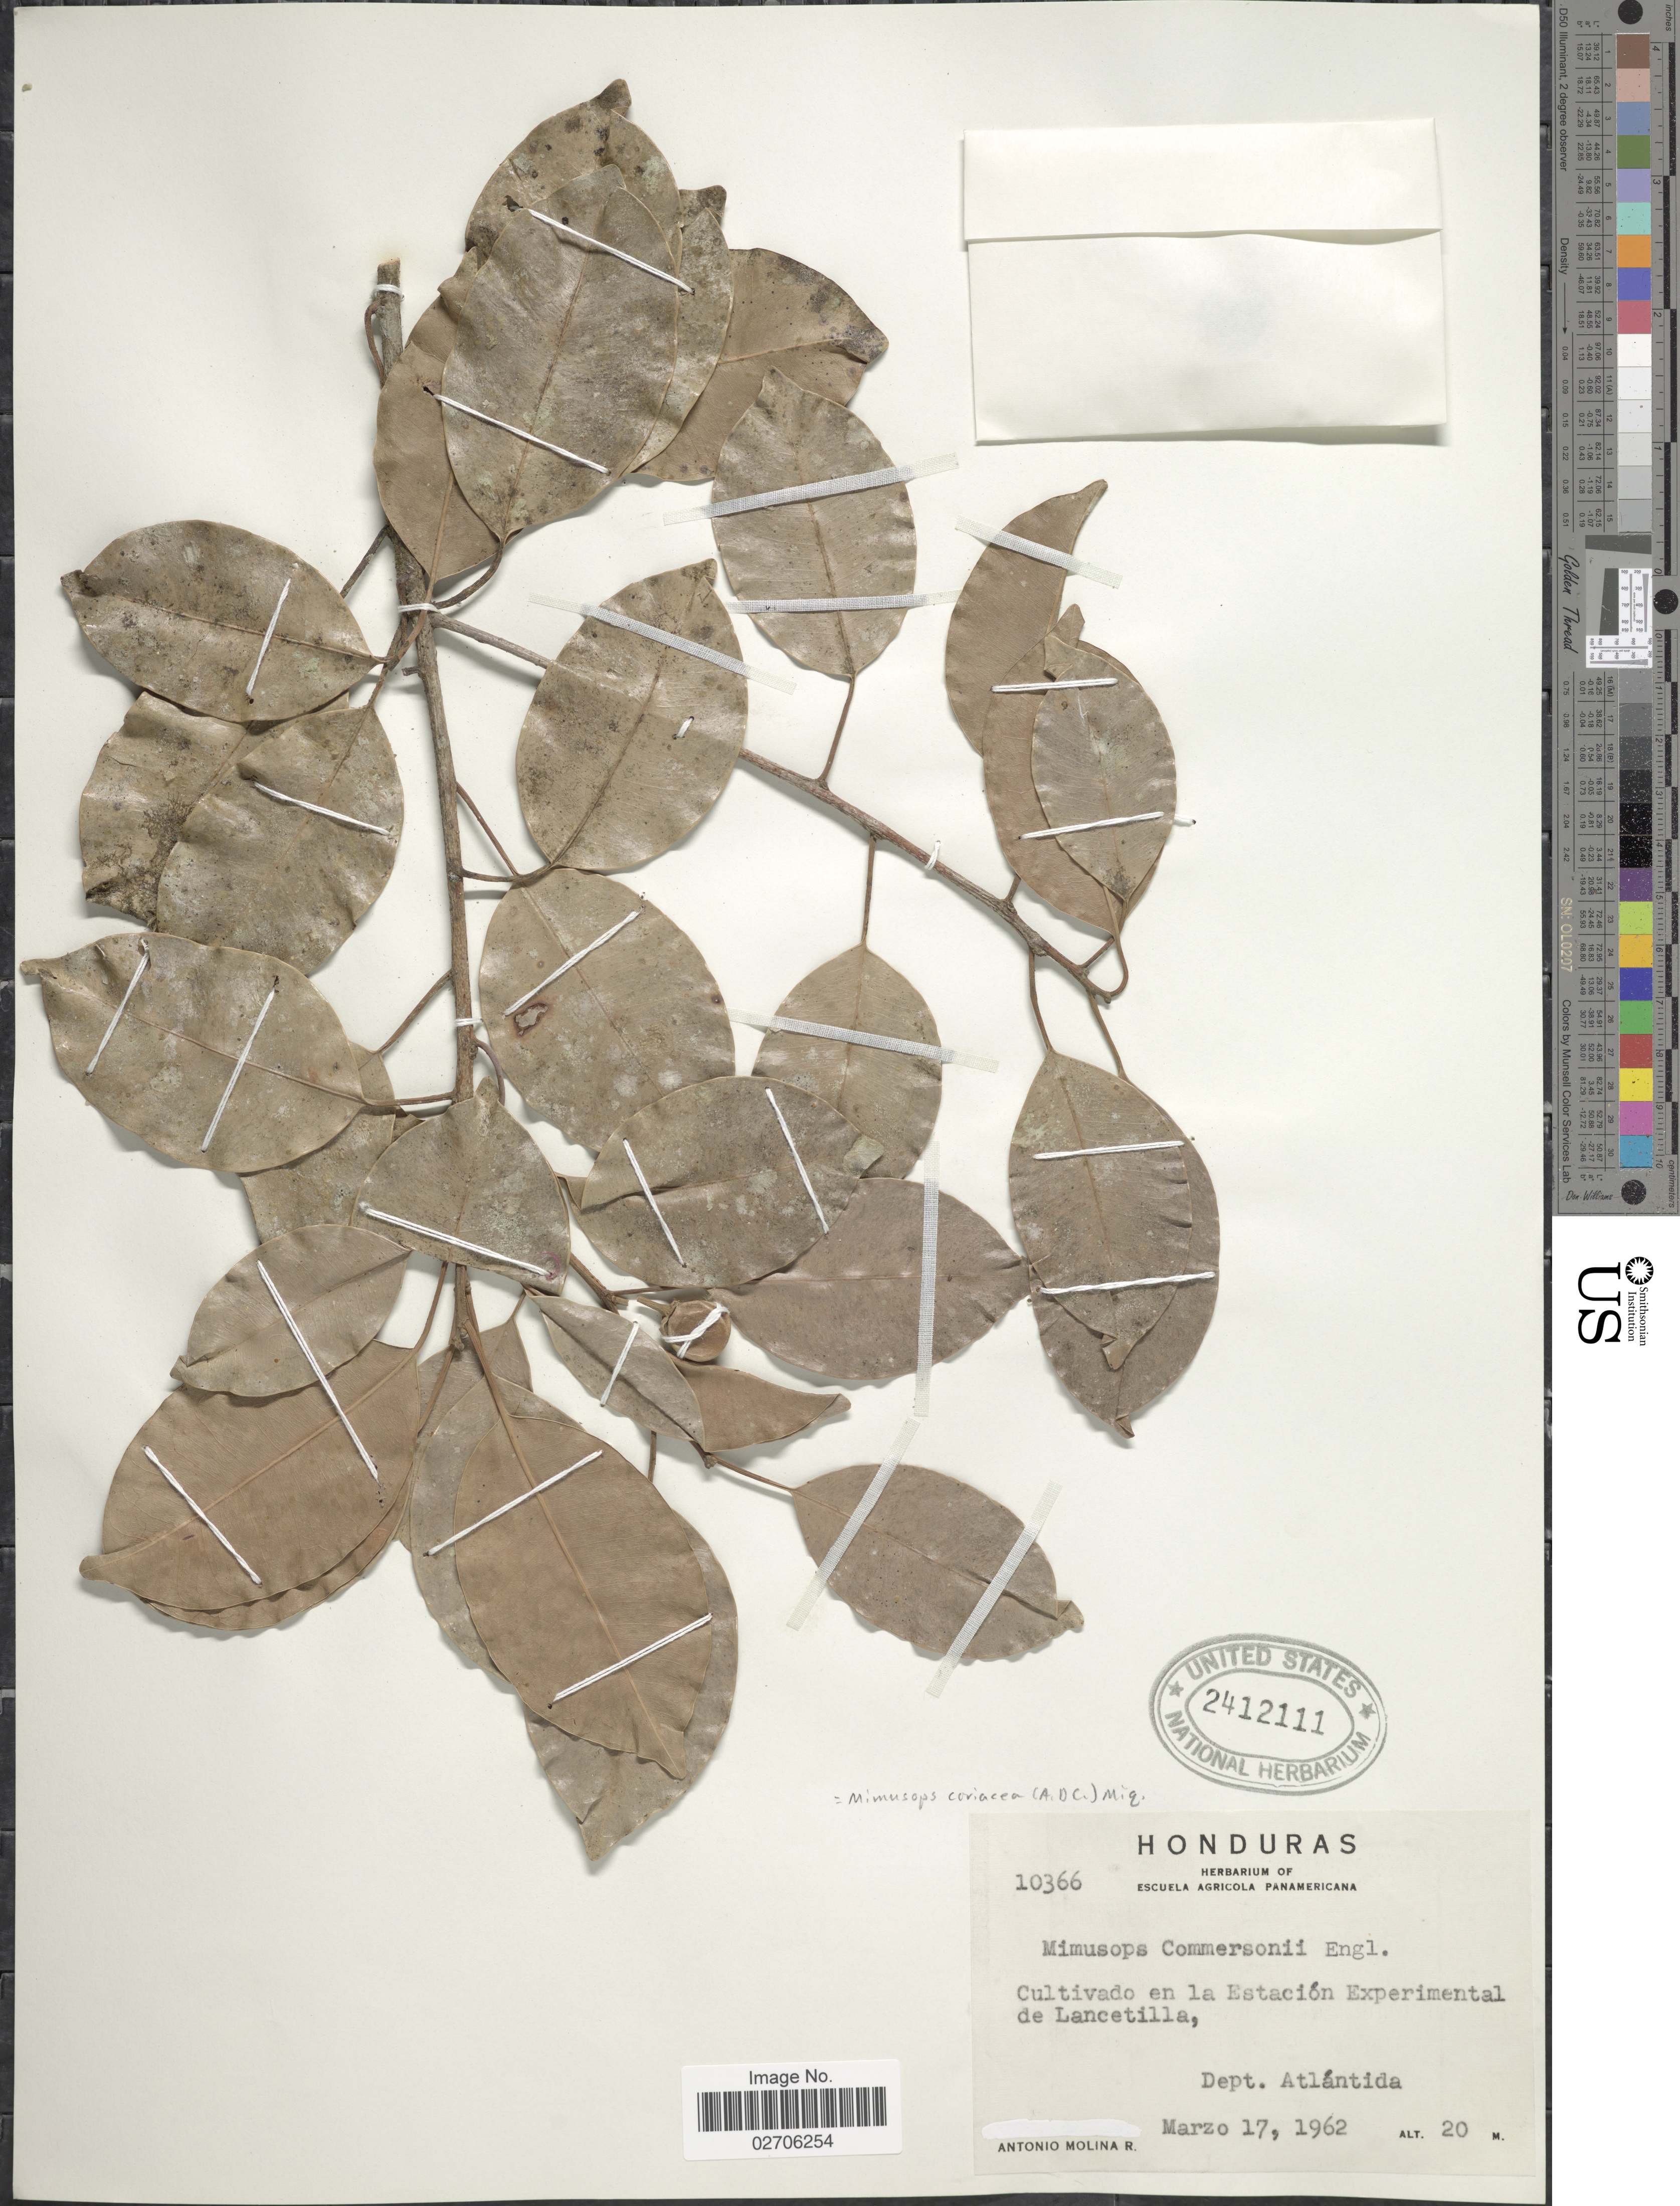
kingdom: Plantae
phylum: Tracheophyta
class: Magnoliopsida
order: Ericales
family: Sapotaceae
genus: Mimusops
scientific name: Mimusops coriacea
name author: (A. DC.) Miq.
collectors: A. Molina R.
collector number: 10366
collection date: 1962-03-17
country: Honduras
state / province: Atlántida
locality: En la Estación Experimental de Lancetilla, Dept. Atlántida.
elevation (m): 20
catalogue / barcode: US 2412111